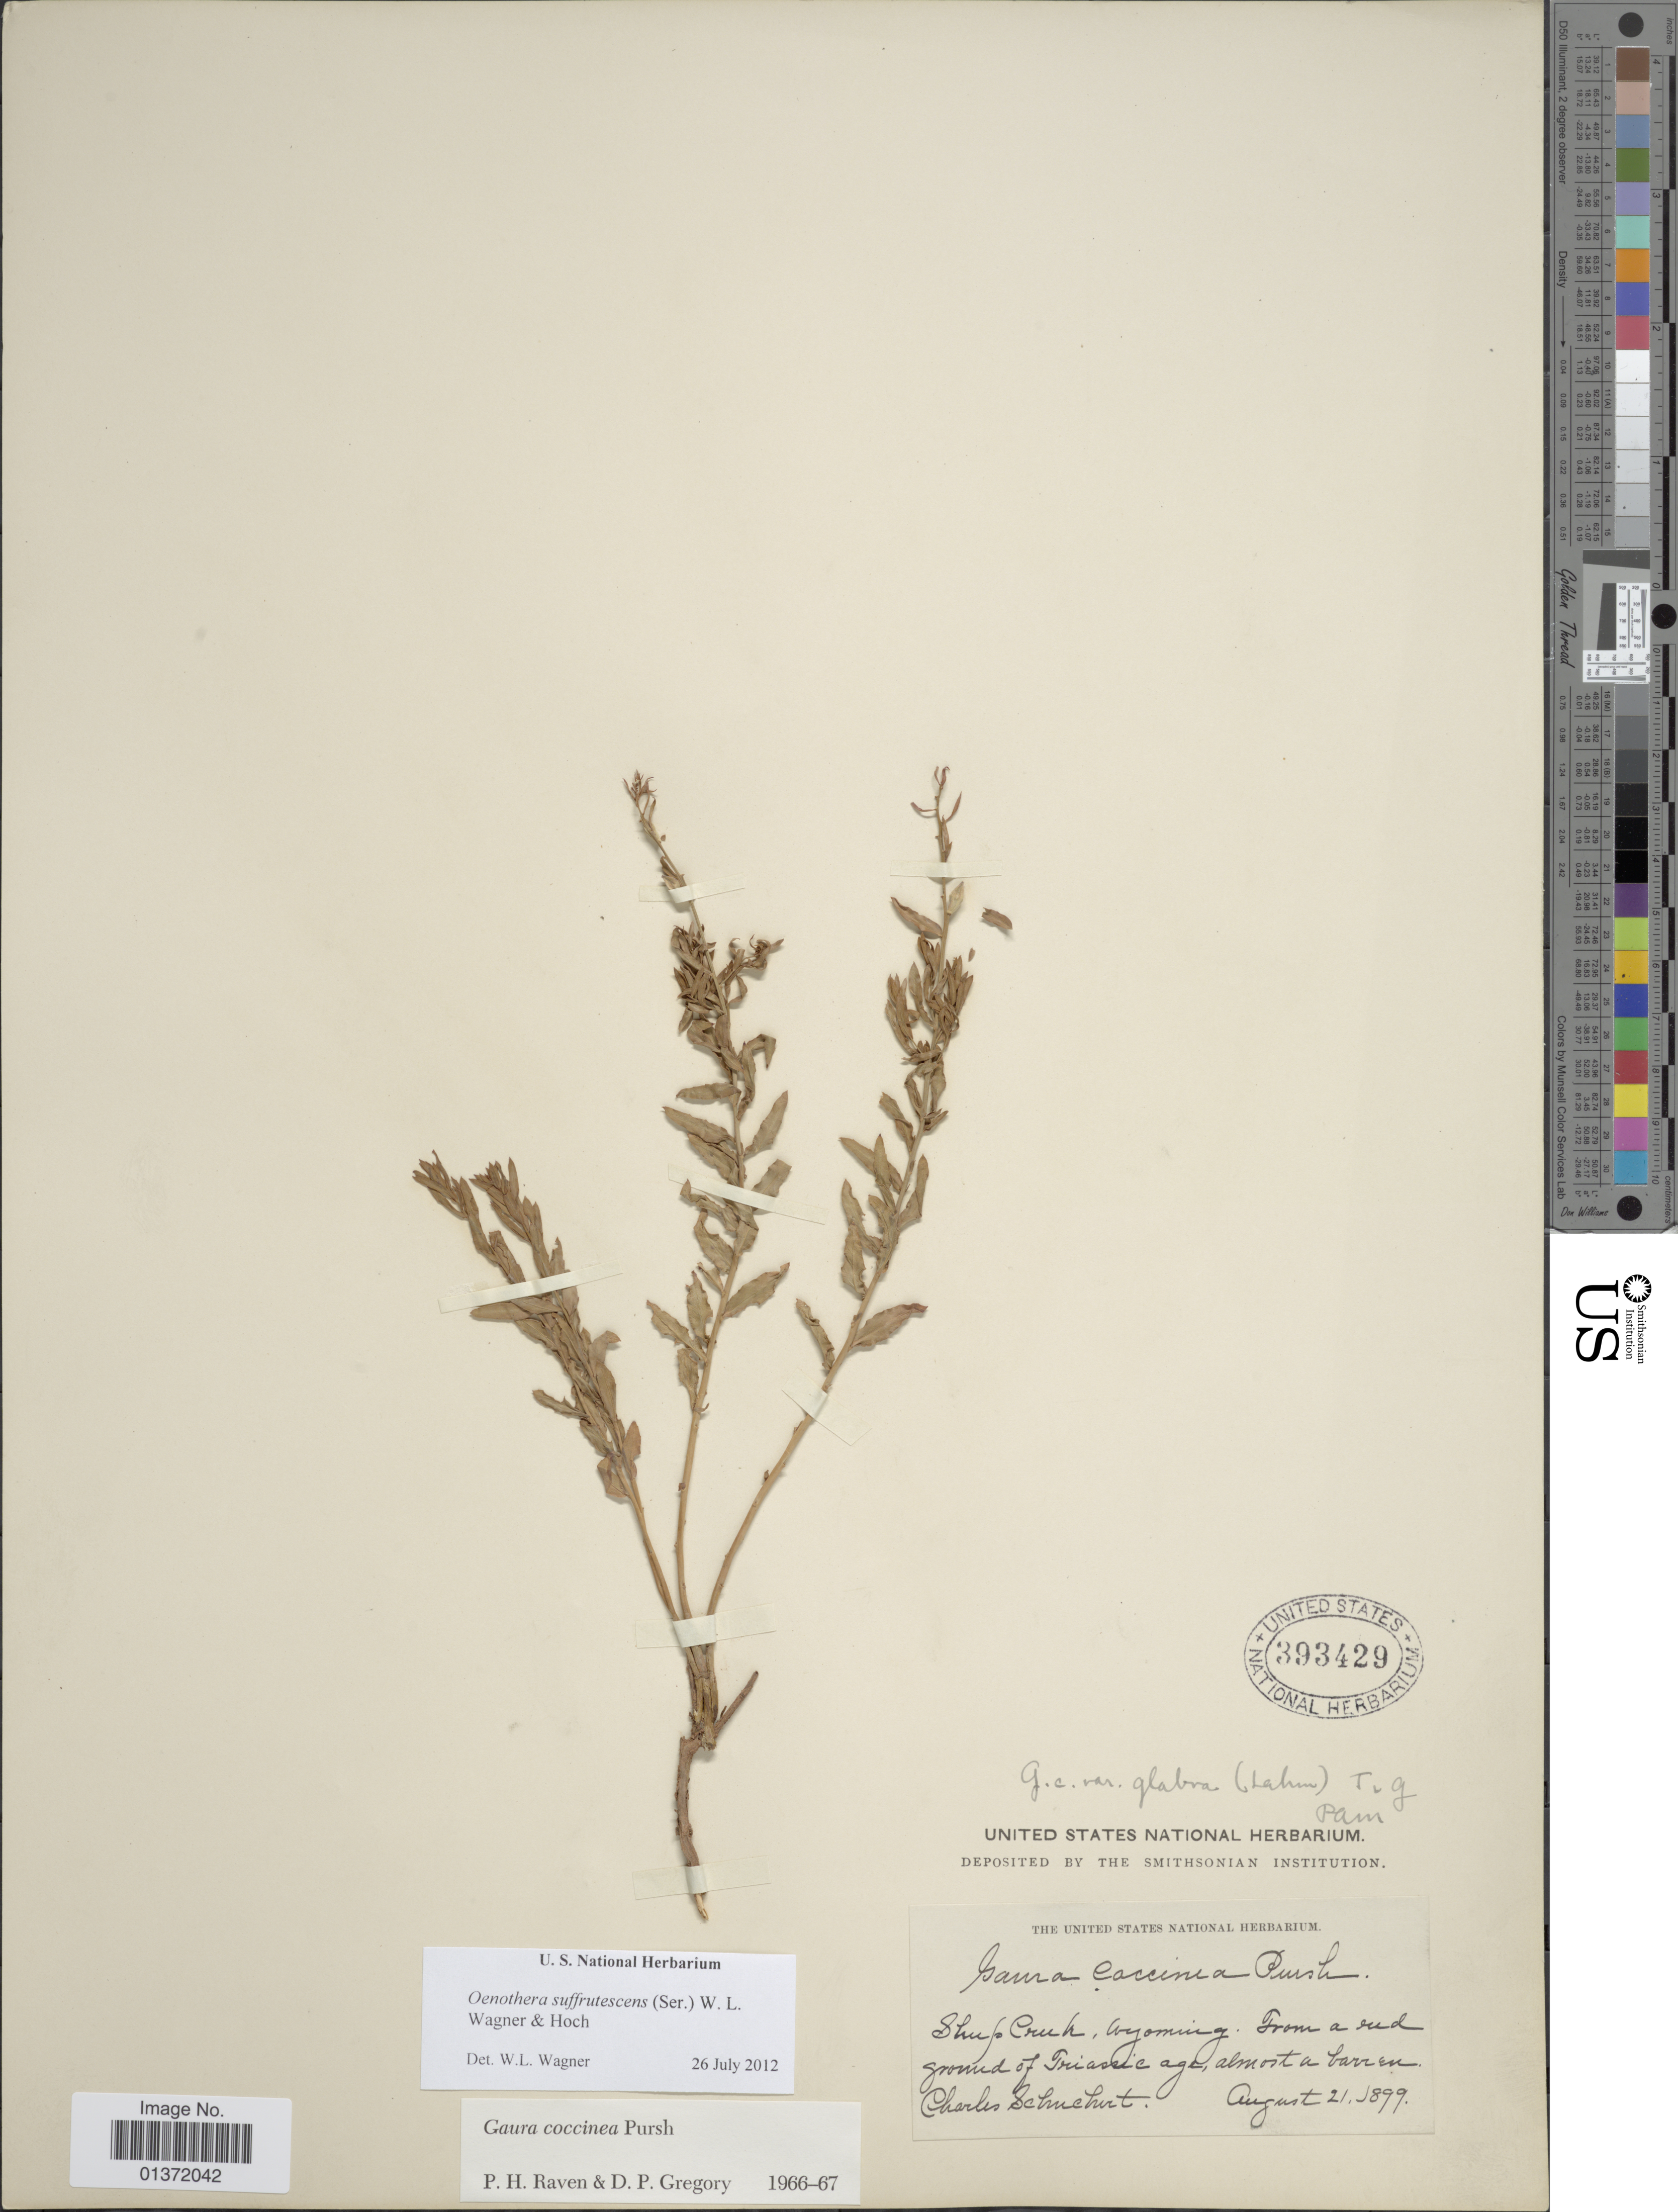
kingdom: Plantae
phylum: Tracheophyta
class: Magnoliopsida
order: Myrtales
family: Onagraceae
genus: Oenothera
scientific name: Oenothera suffrutescens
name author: (Ser.) W.L. Wagner & Hoch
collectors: C. Schuchert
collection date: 1899-08-21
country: United States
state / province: Wyoming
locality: From a mud ground of Triassic age, almost a barren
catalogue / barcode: US 393429